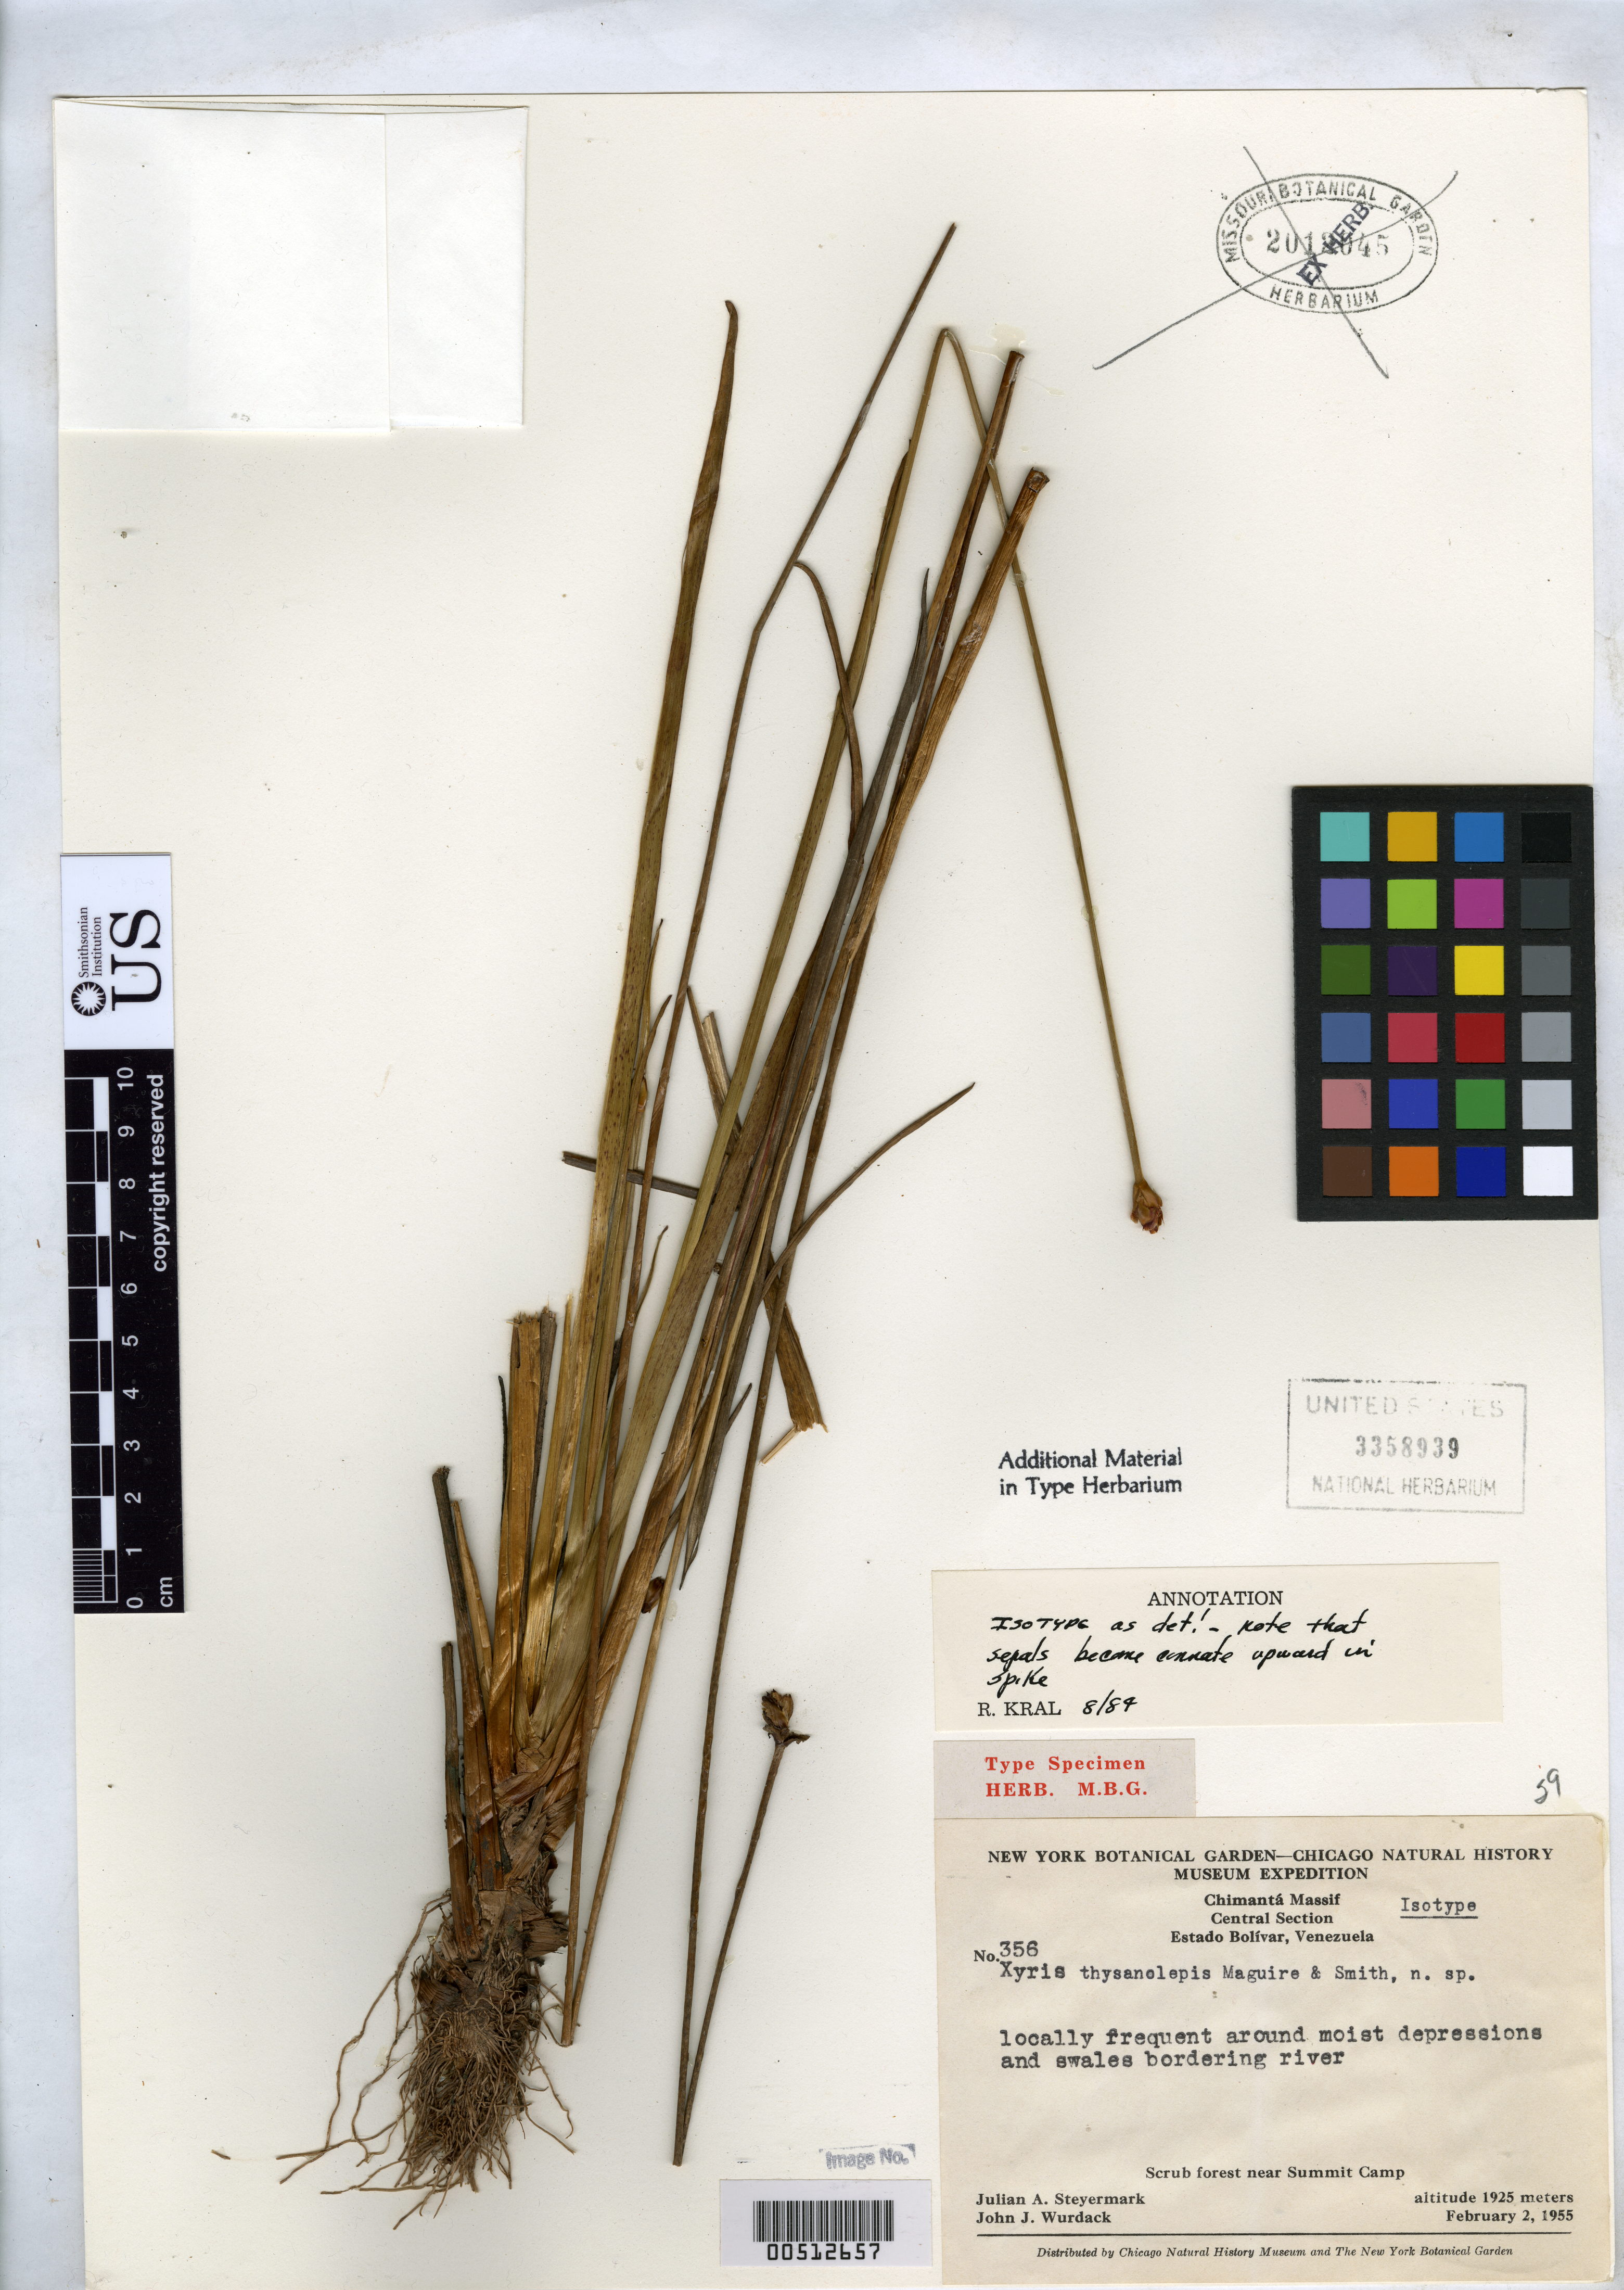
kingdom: Plantae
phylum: Tracheophyta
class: Liliopsida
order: Poales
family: Xyridaceae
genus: Xyris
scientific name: Xyris thysanolepis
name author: Maguire & L.B. Sm.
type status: Isotype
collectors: J. Steyermark & J. J. Wurdack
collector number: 356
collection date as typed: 02 Feb 1955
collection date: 1955-02-02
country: Venezuela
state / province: Bolivar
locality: Chimanta Massif, central section, near summit camp.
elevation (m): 1925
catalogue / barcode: US 3358939